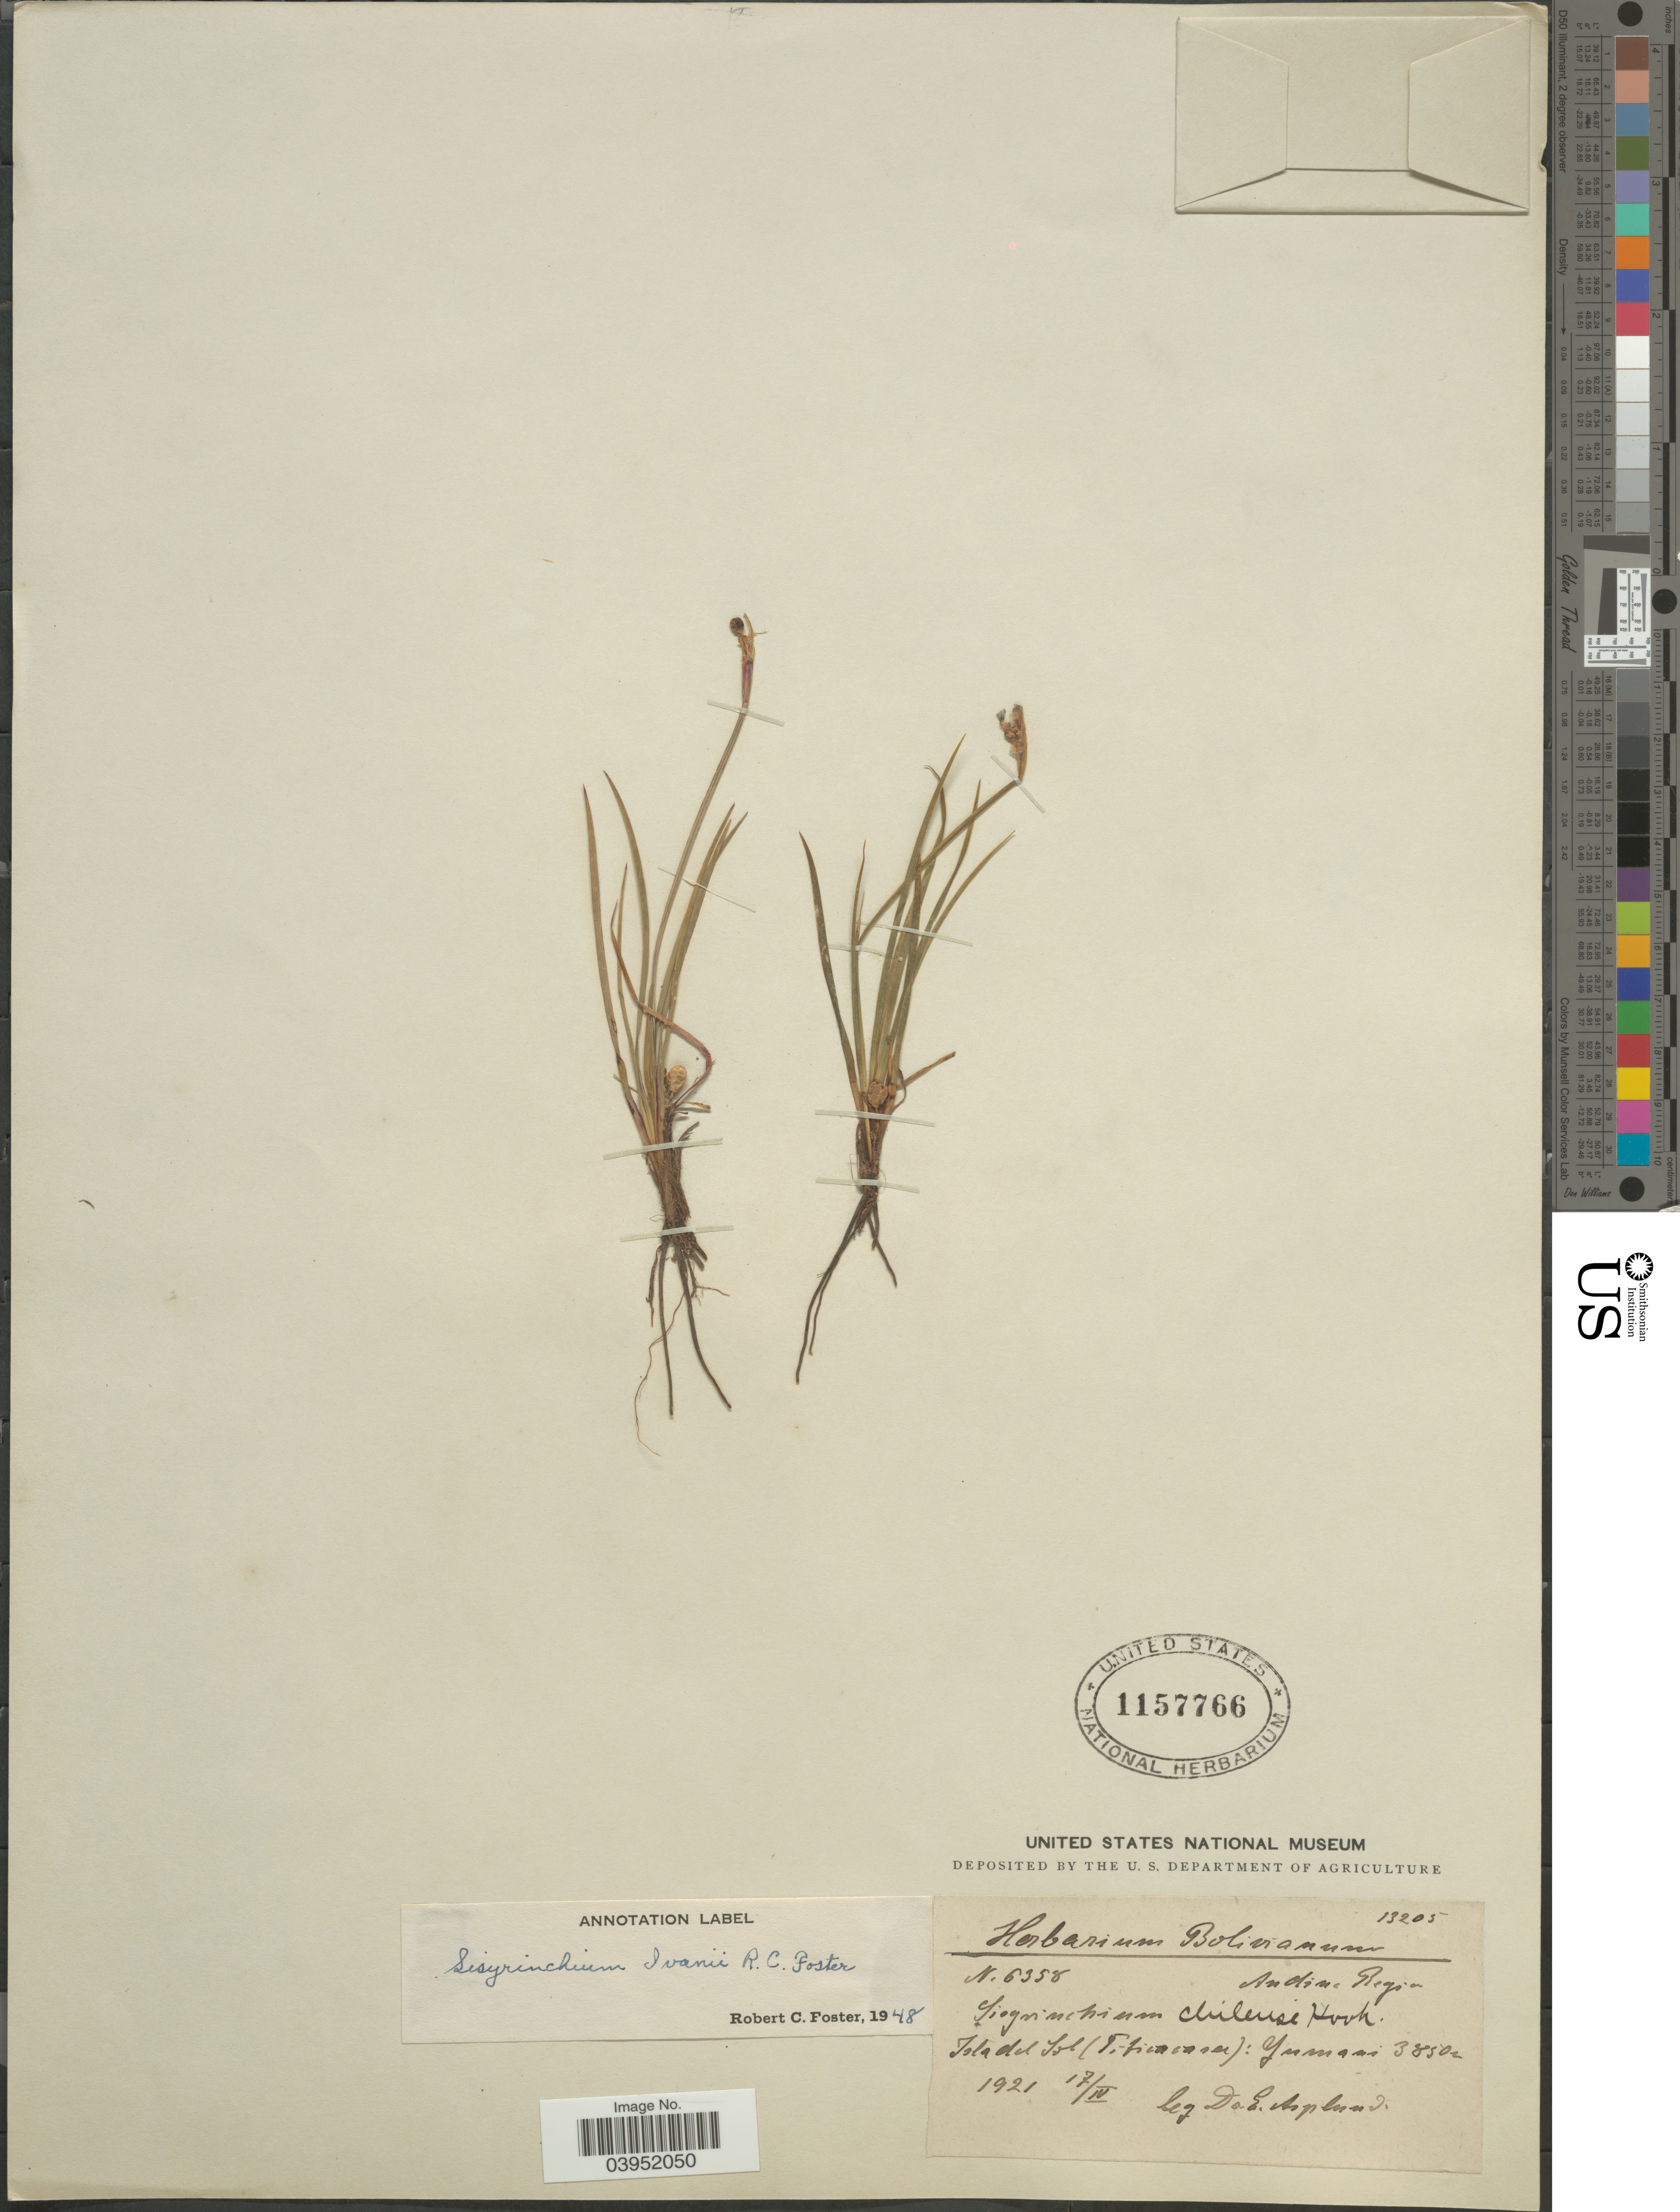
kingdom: Plantae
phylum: Tracheophyta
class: Liliopsida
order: Asparagales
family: Iridaceae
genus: Sisyrinchium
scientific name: Sisyrinchium ivanii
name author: R.C. Foster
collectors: E. Asplund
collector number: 6358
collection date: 1921-04-17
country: Bolivia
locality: Andine Region. Isla del Sol (Titicacasa): Yumani.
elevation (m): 3850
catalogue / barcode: US 1157766